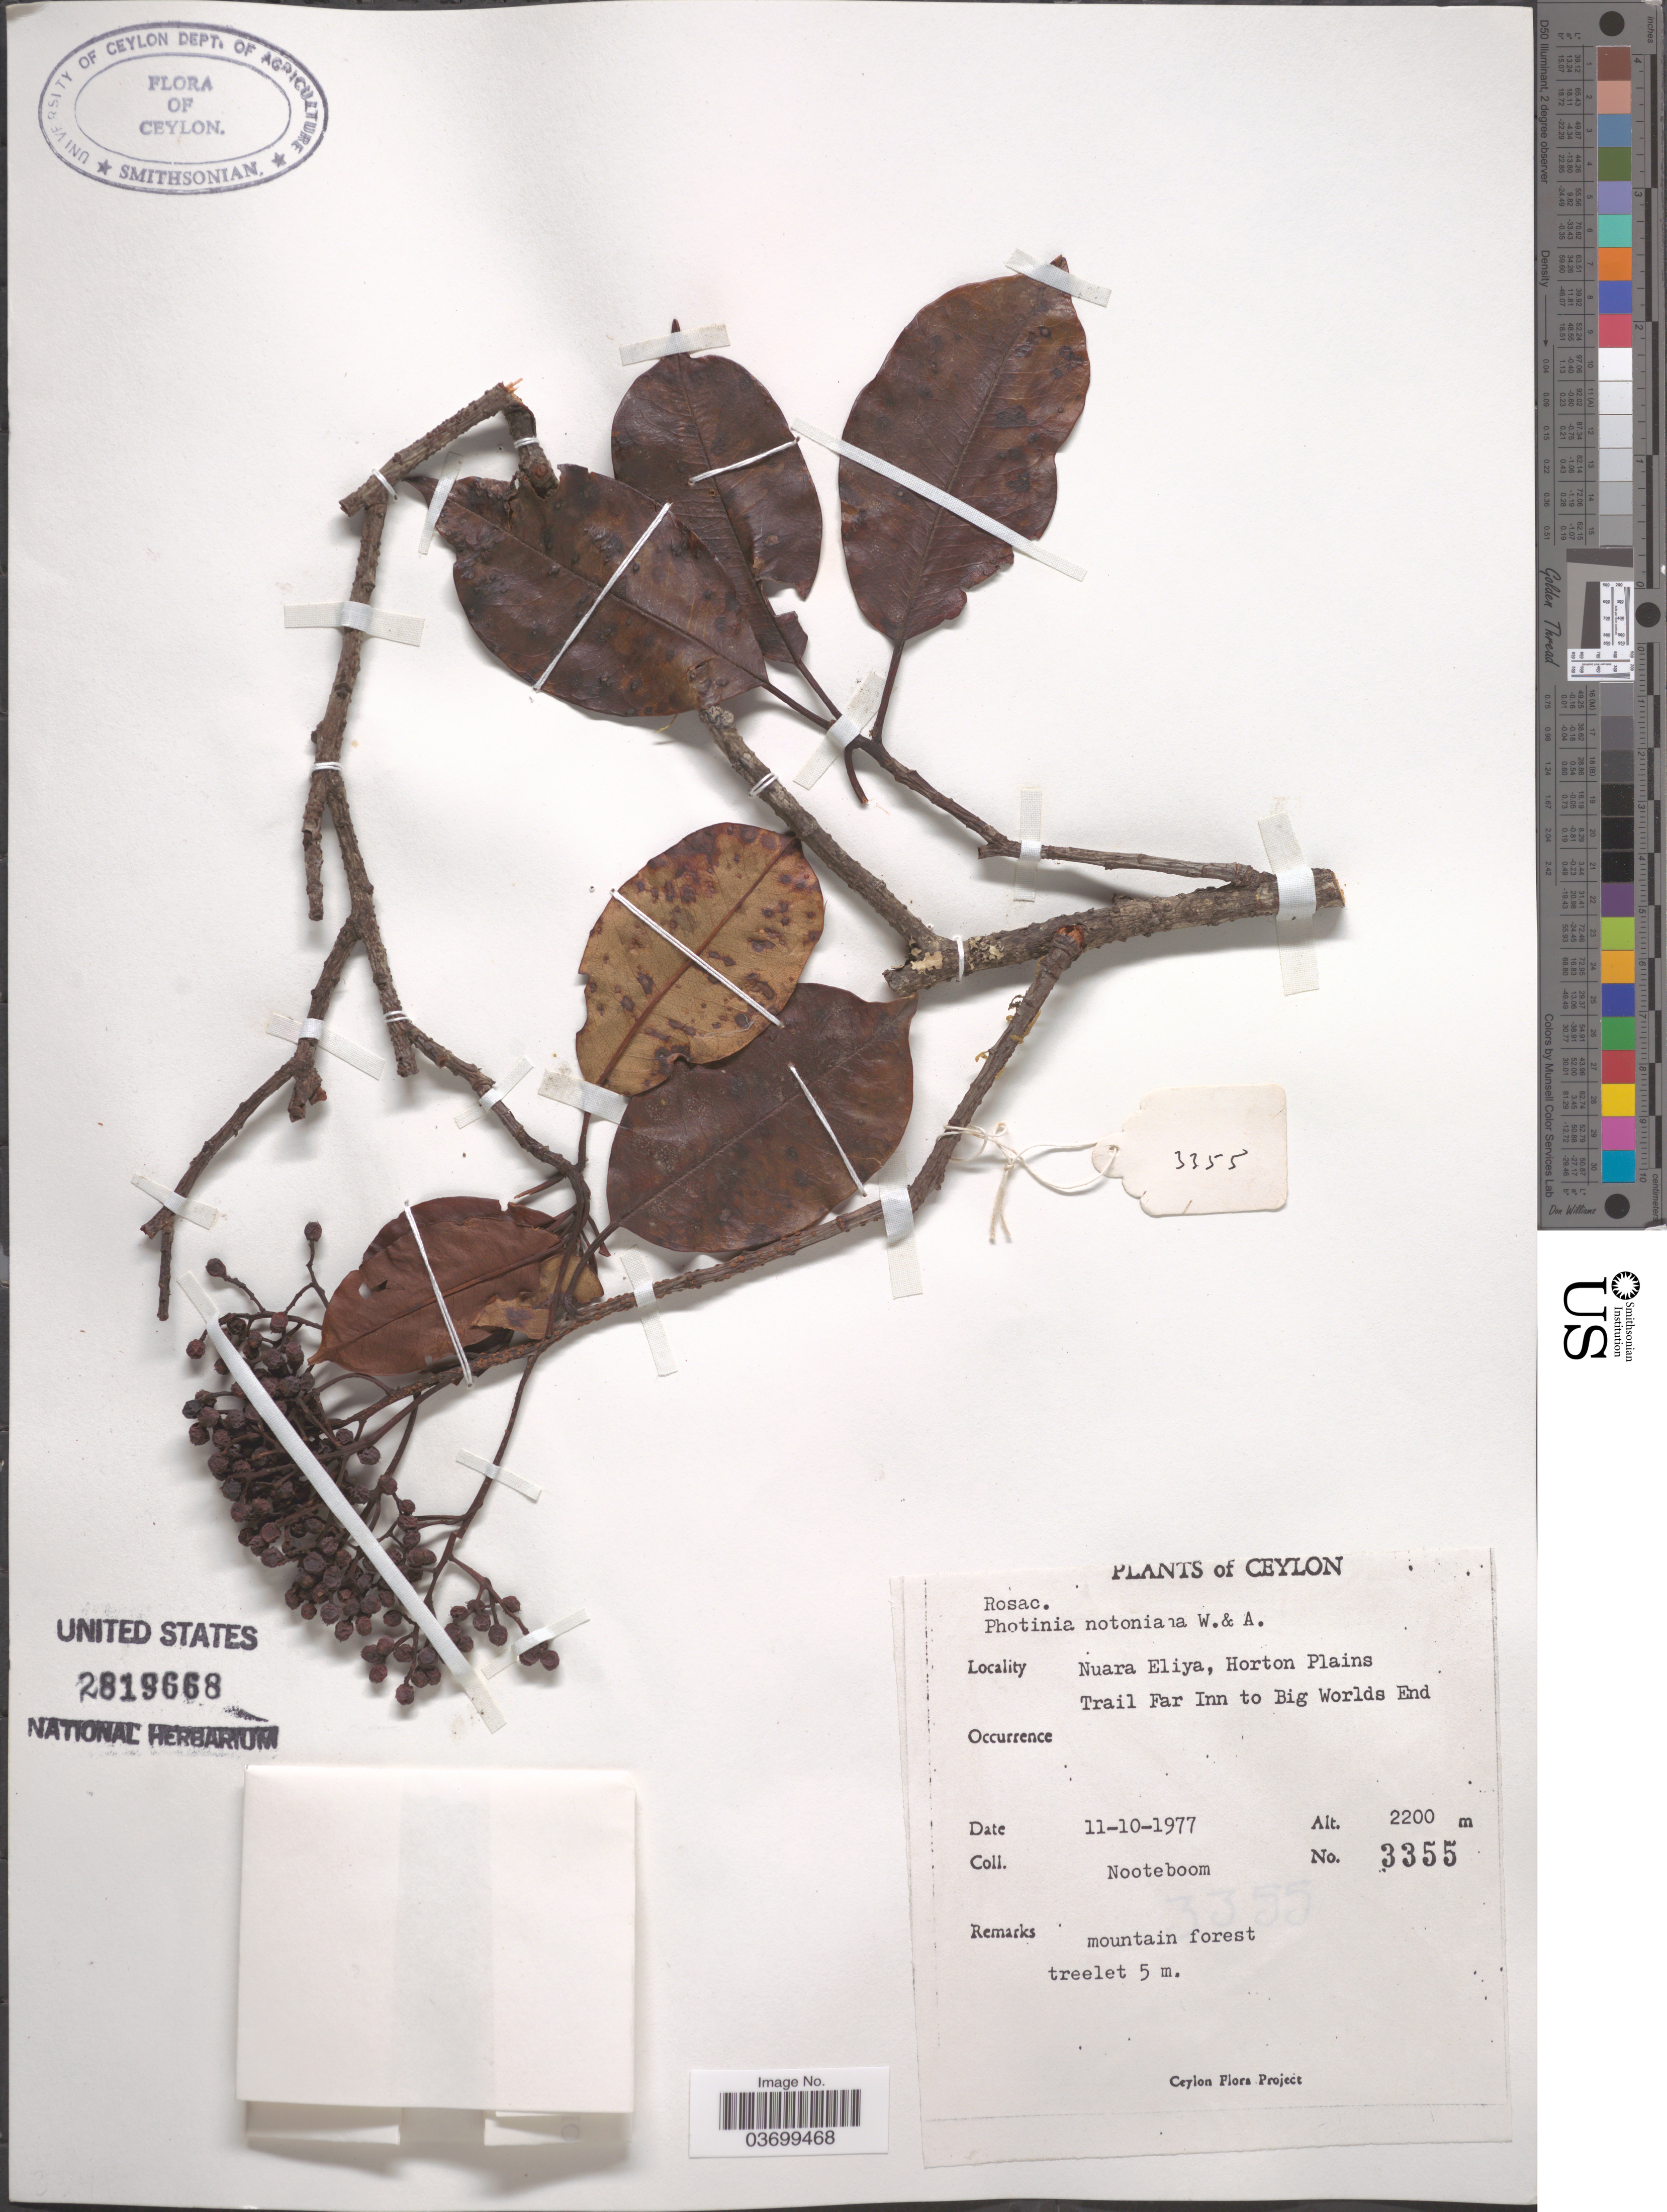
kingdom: Plantae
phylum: Tracheophyta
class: Magnoliopsida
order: Rosales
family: Rosaceae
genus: Photinia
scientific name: Photinia notoniana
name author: Wight & Arn.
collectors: Nooteboom, --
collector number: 3355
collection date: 1977-10-11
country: Sri Lanka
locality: Ceylon. Nuara Eliya, Horton Plains. Trail Far Inn to Big Worlds End.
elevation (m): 2200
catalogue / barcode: US 2819668